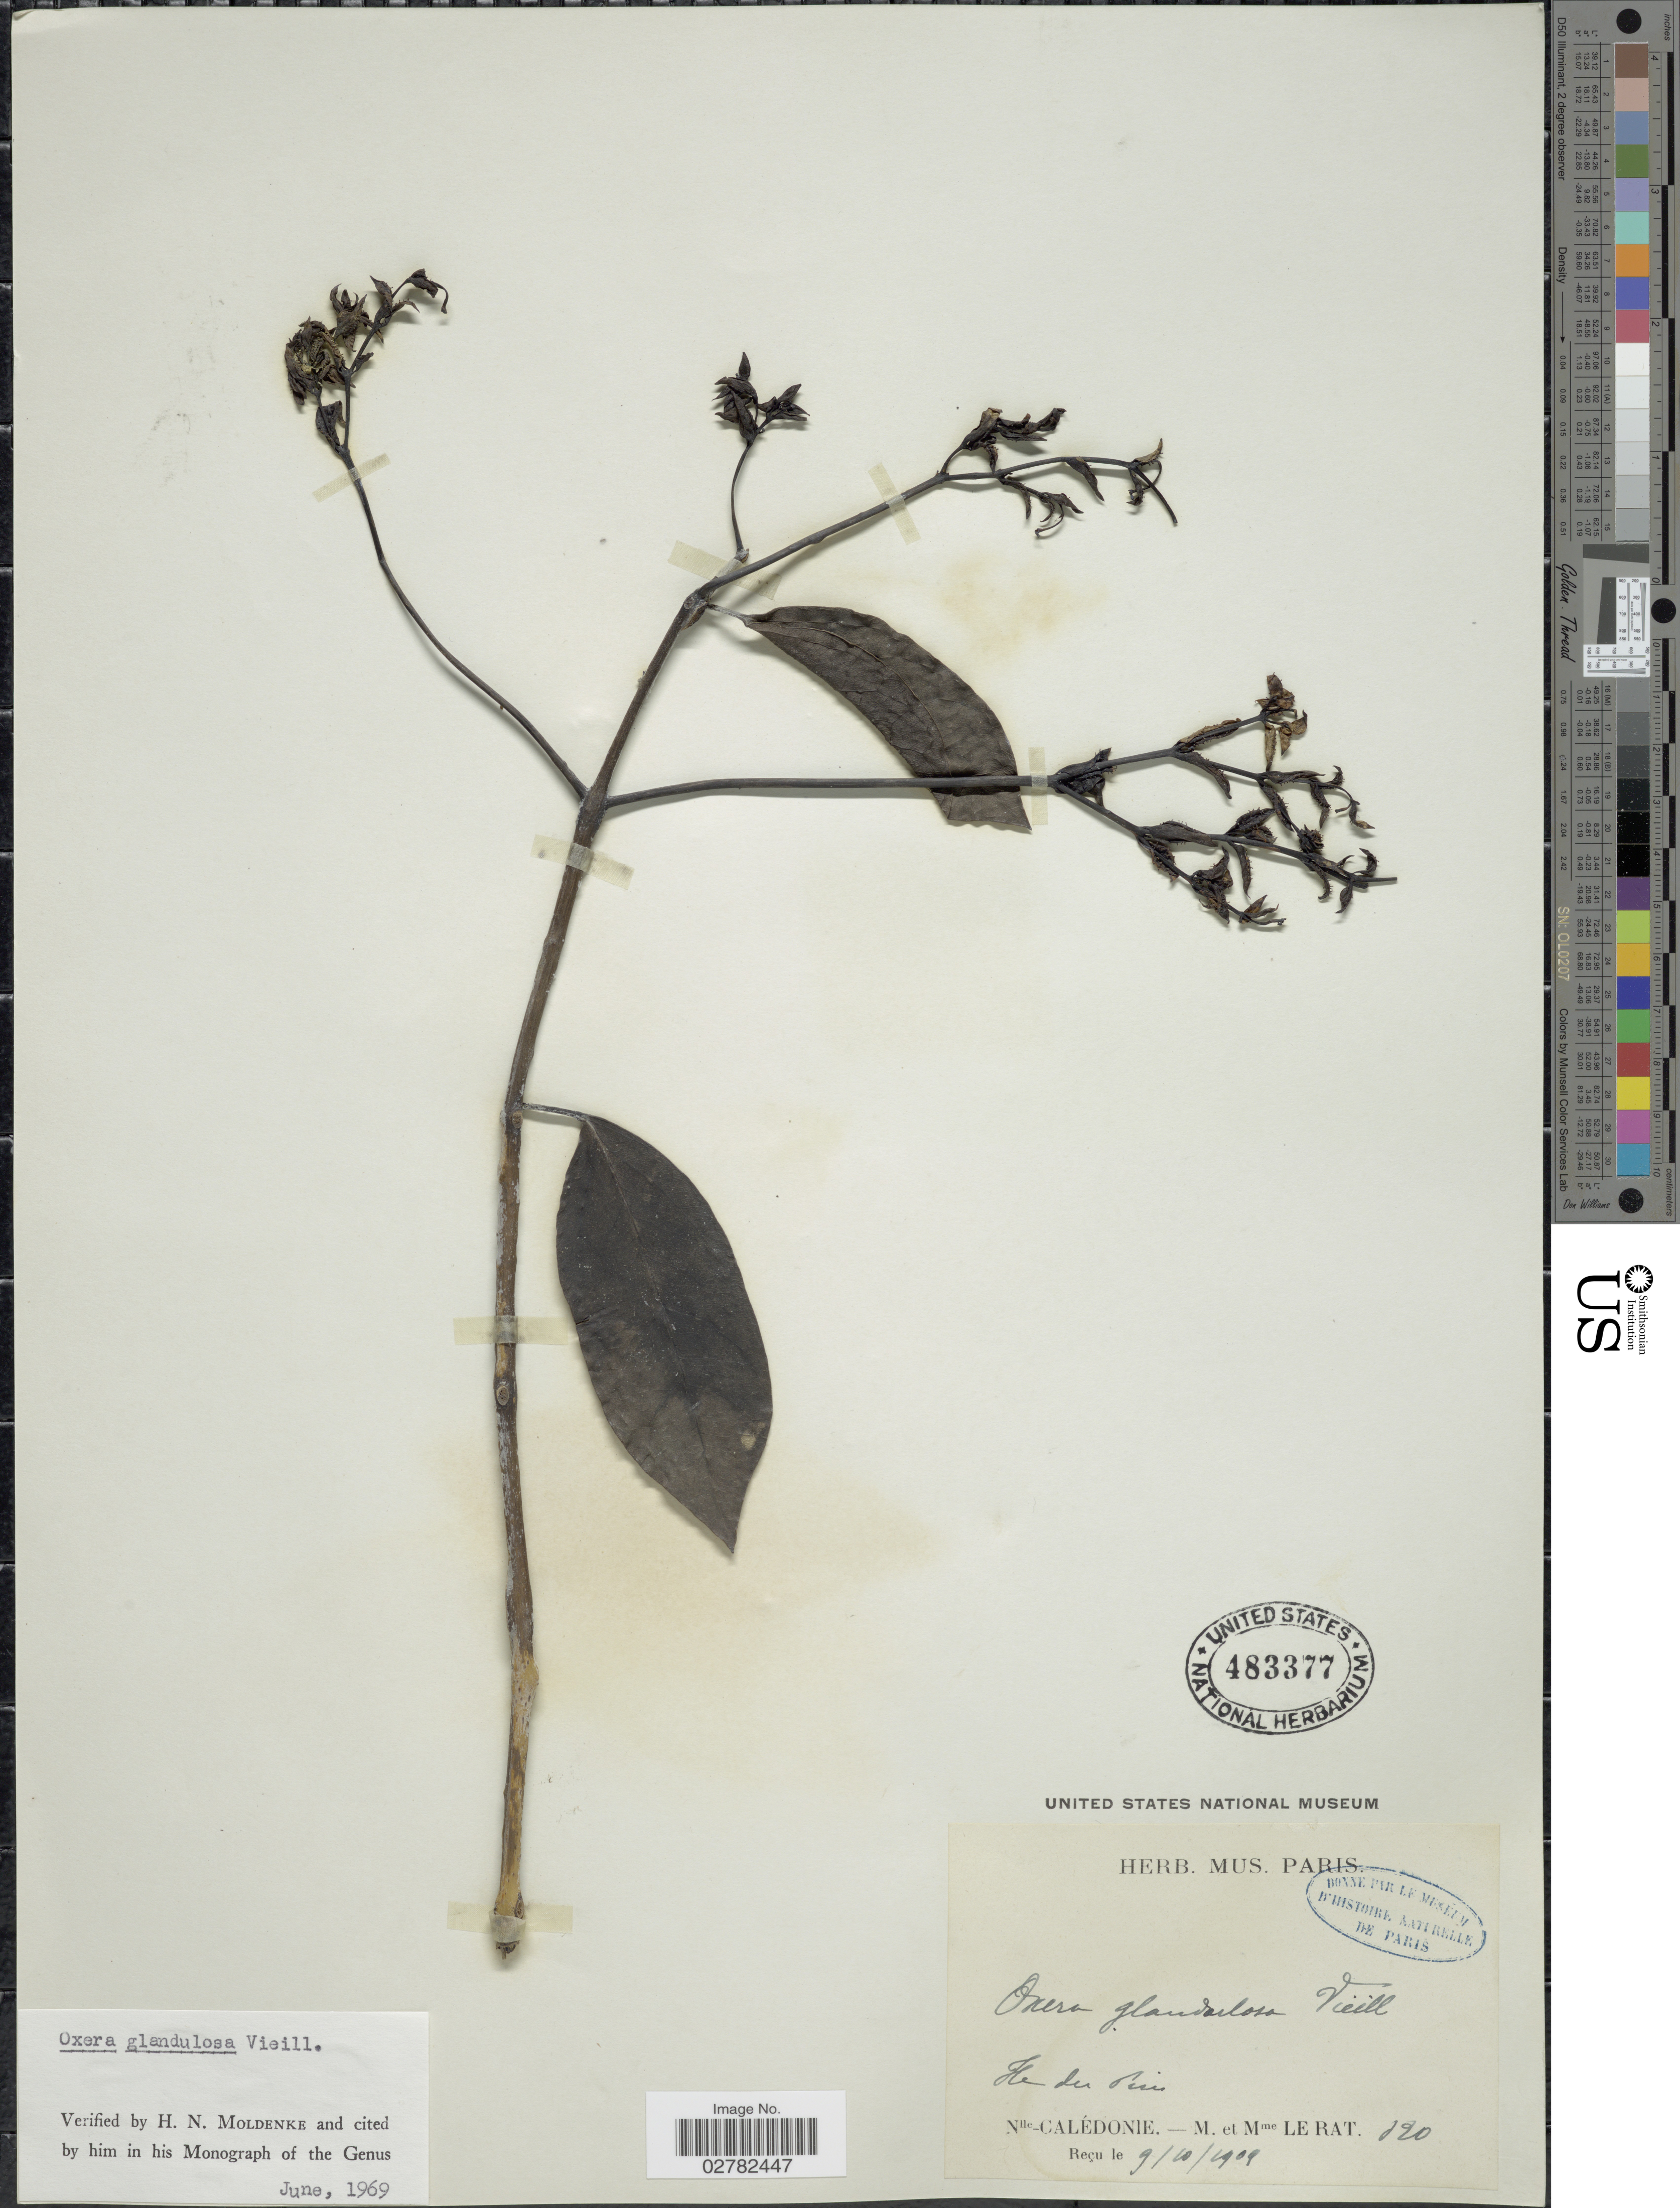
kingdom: Plantae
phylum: Tracheophyta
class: Magnoliopsida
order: Lamiales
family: Lamiaceae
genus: Oxera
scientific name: Oxera glandulosa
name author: Vieill.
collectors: M. Le Rat & L. Le Rat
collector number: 820*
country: New Caledonia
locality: Ile du Pins, Nlle. Calédonie.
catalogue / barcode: US 483377